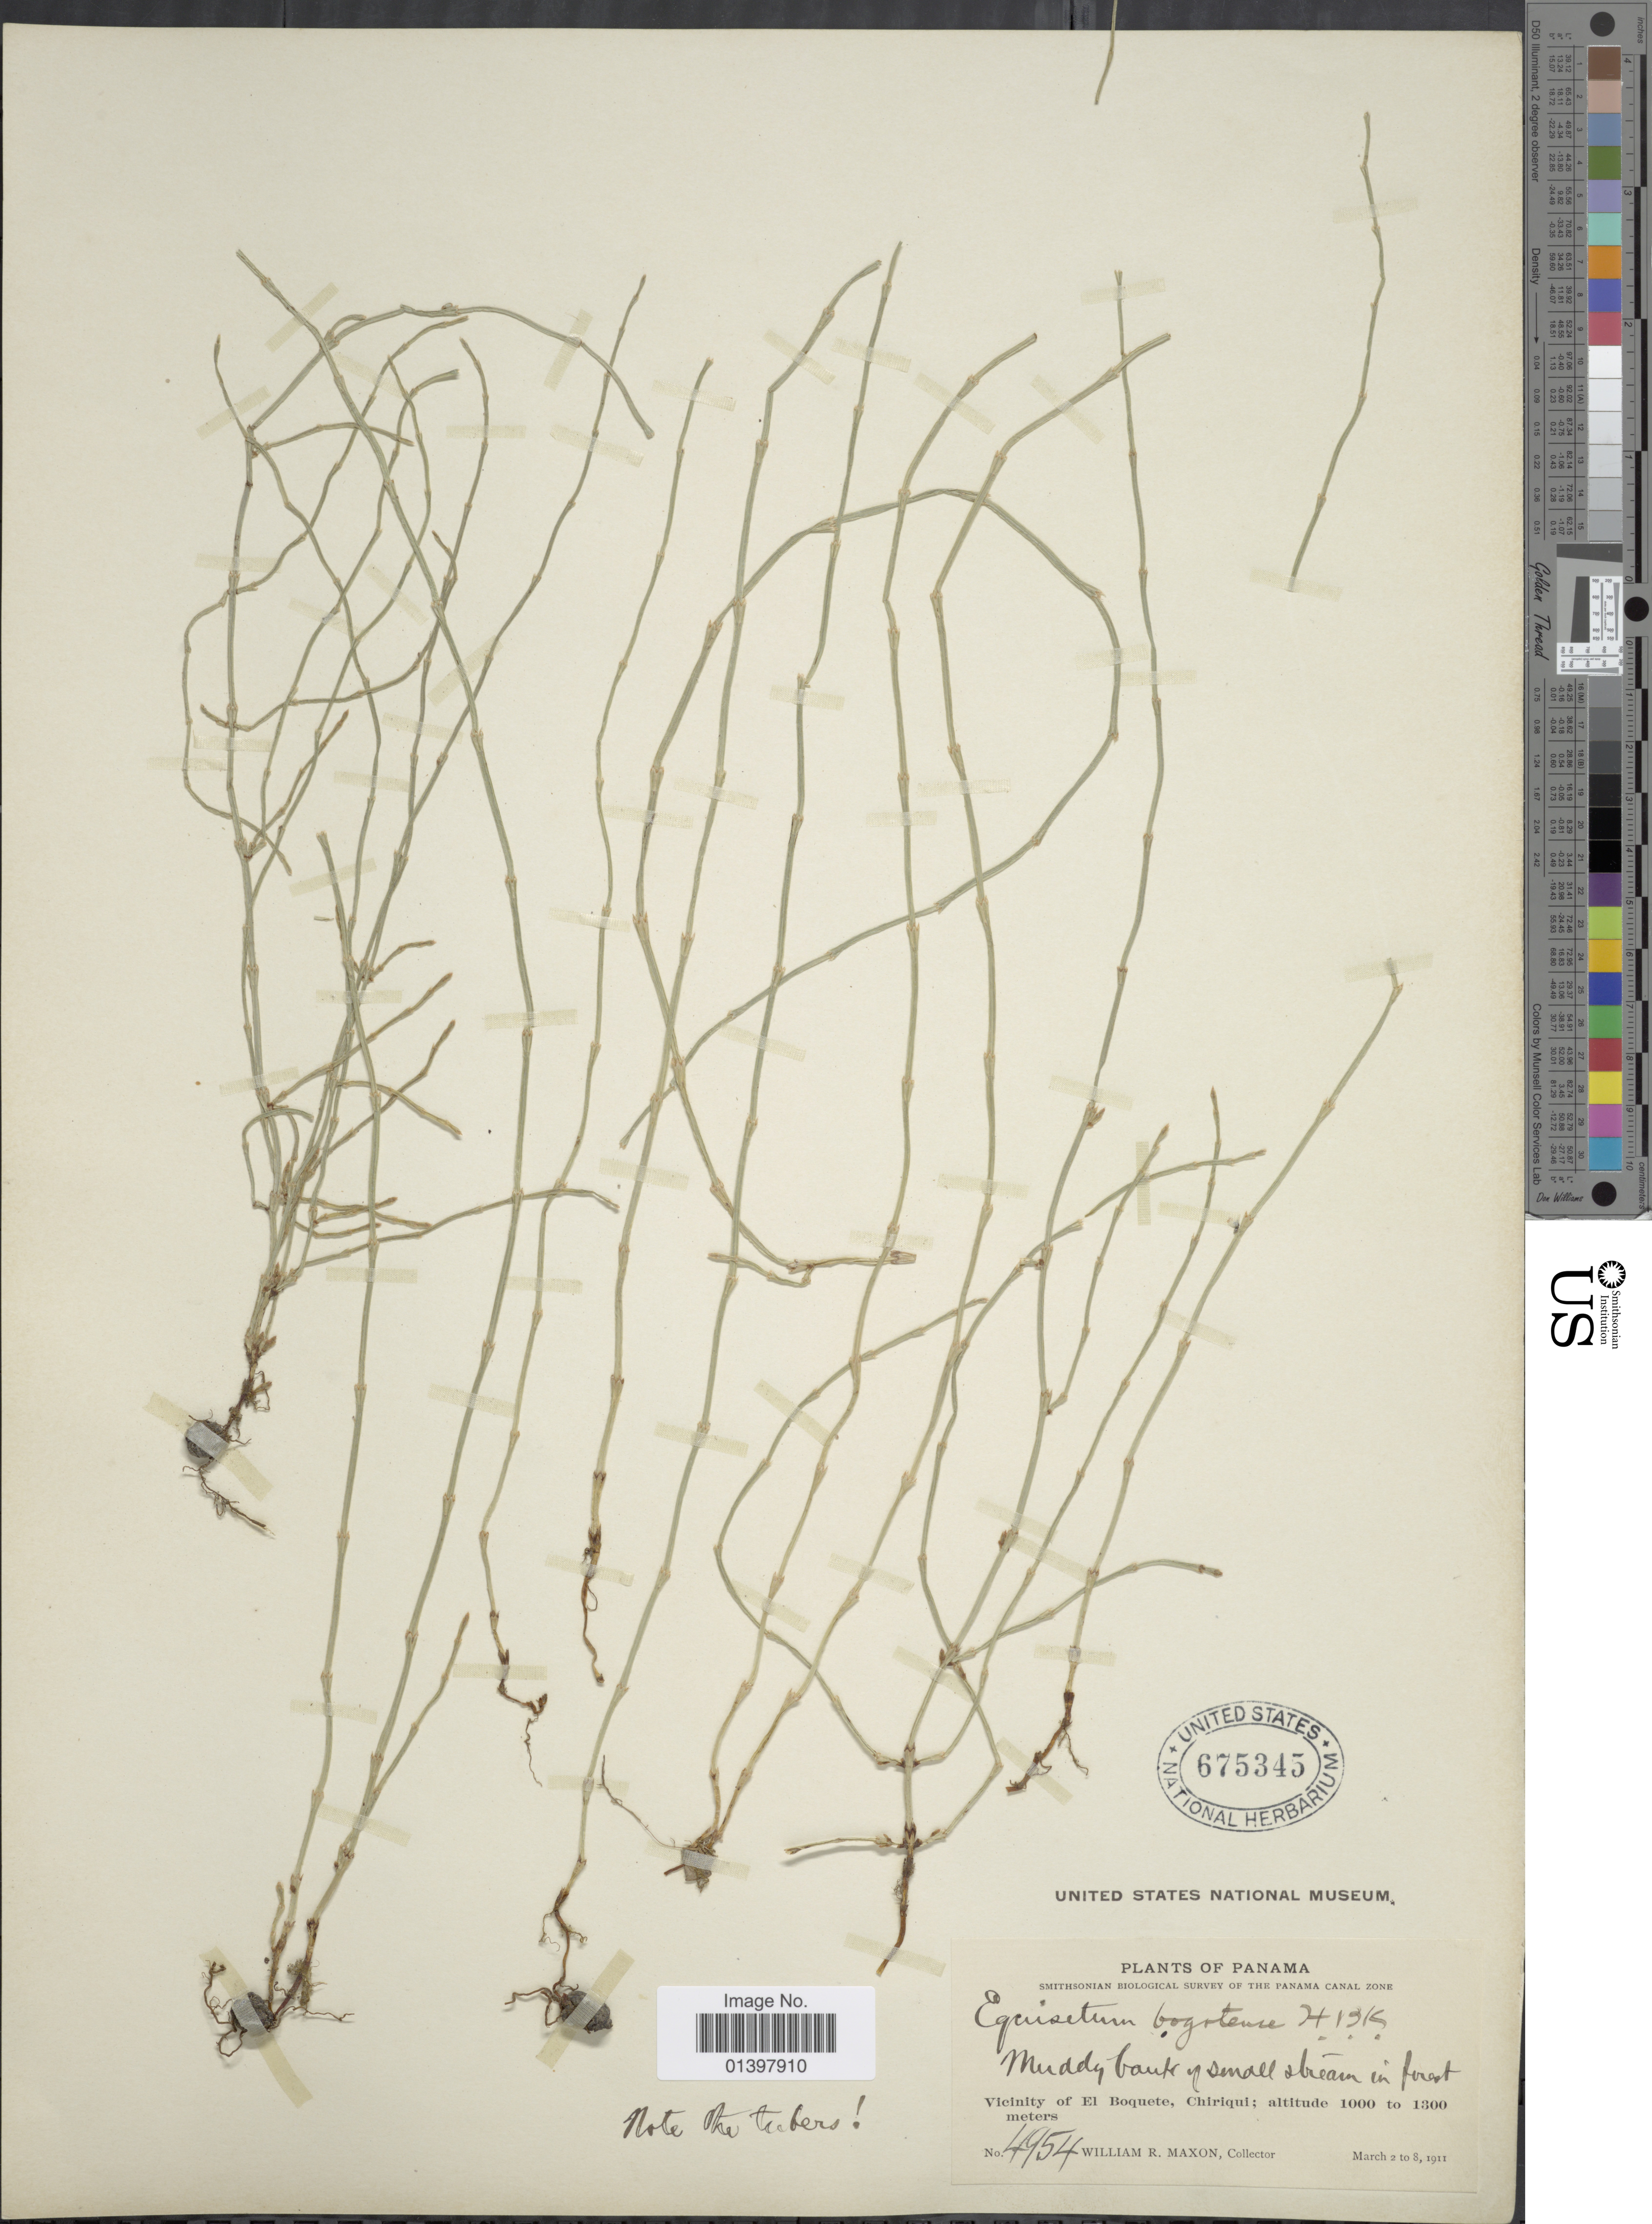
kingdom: Plantae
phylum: Tracheophyta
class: Polypodiopsida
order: Equisetales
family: Equisetaceae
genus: Equisetum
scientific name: Equisetum bogotense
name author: Kunth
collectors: W. R. Maxon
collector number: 4954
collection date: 1911-03-02/1911-03-08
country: Panama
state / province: Chiriqui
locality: Vicinity of El Boquete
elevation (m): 1000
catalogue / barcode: US 575345